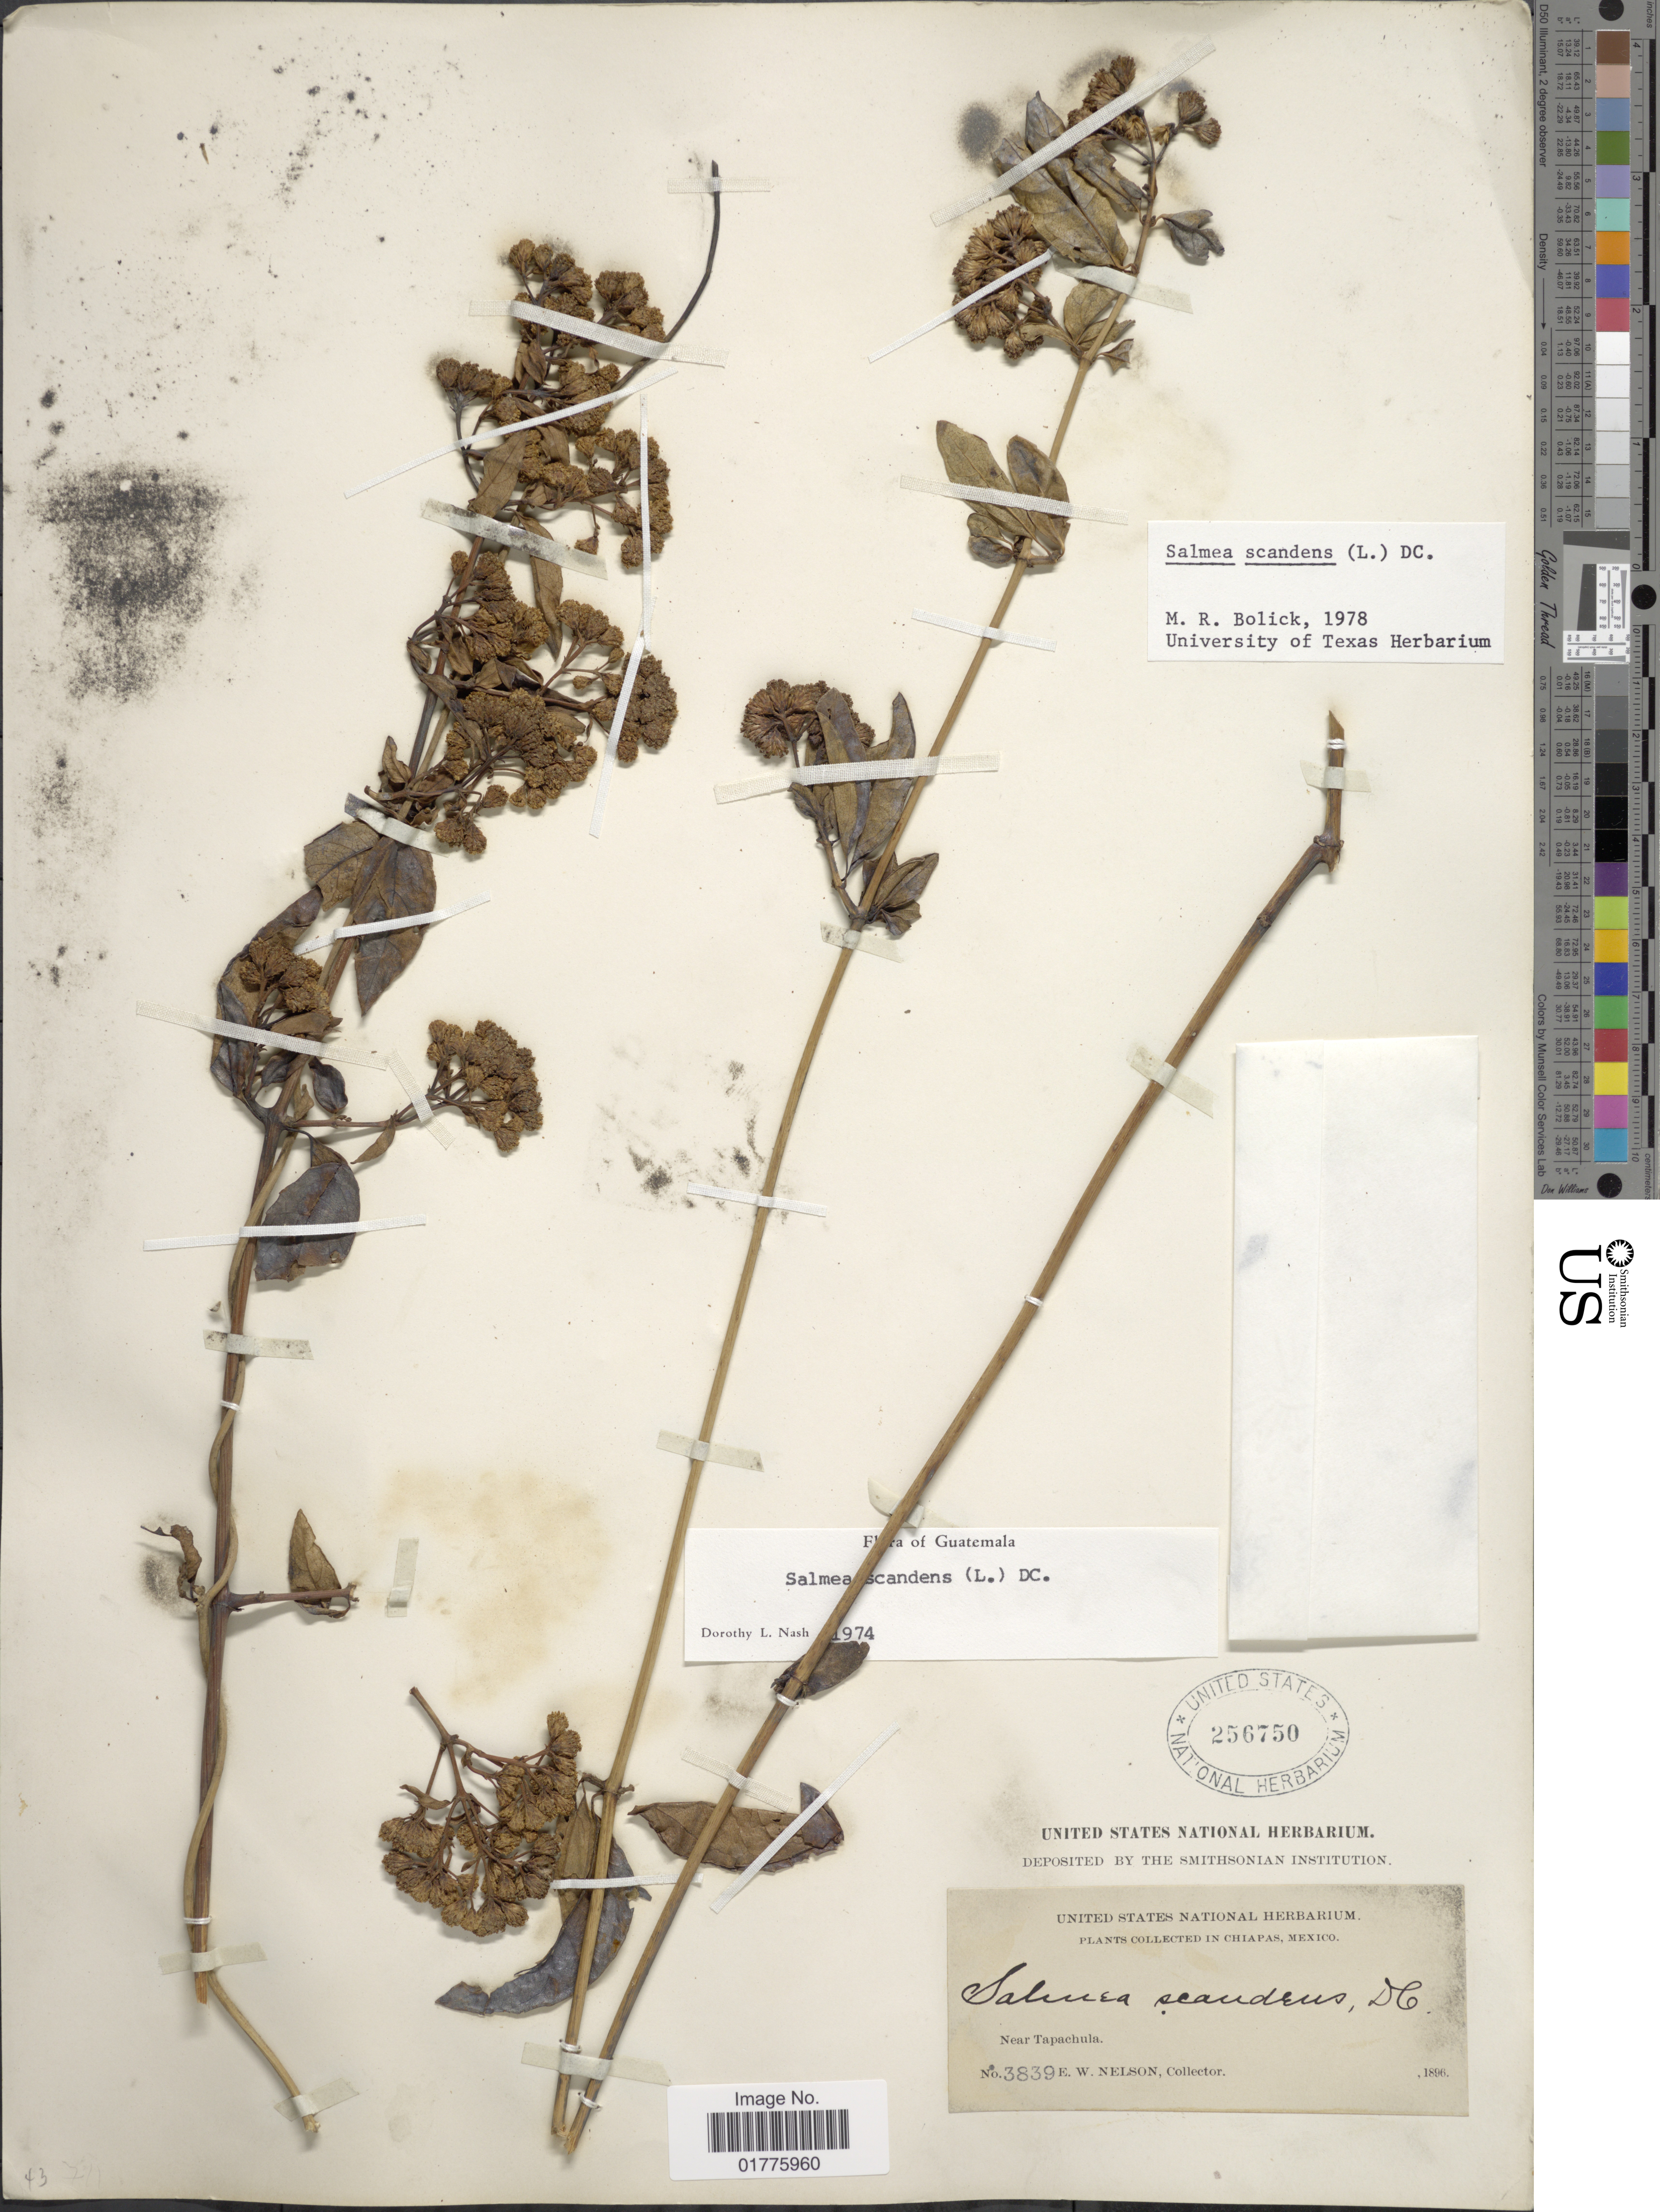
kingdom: Plantae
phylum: Tracheophyta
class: Magnoliopsida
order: Asterales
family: Asteraceae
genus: Salmea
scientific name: Salmea scandens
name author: (L.) DC.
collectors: W. Nelson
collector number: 3839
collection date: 1896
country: Mexico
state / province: Chiapas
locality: Near Tapachula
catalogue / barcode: US 256750